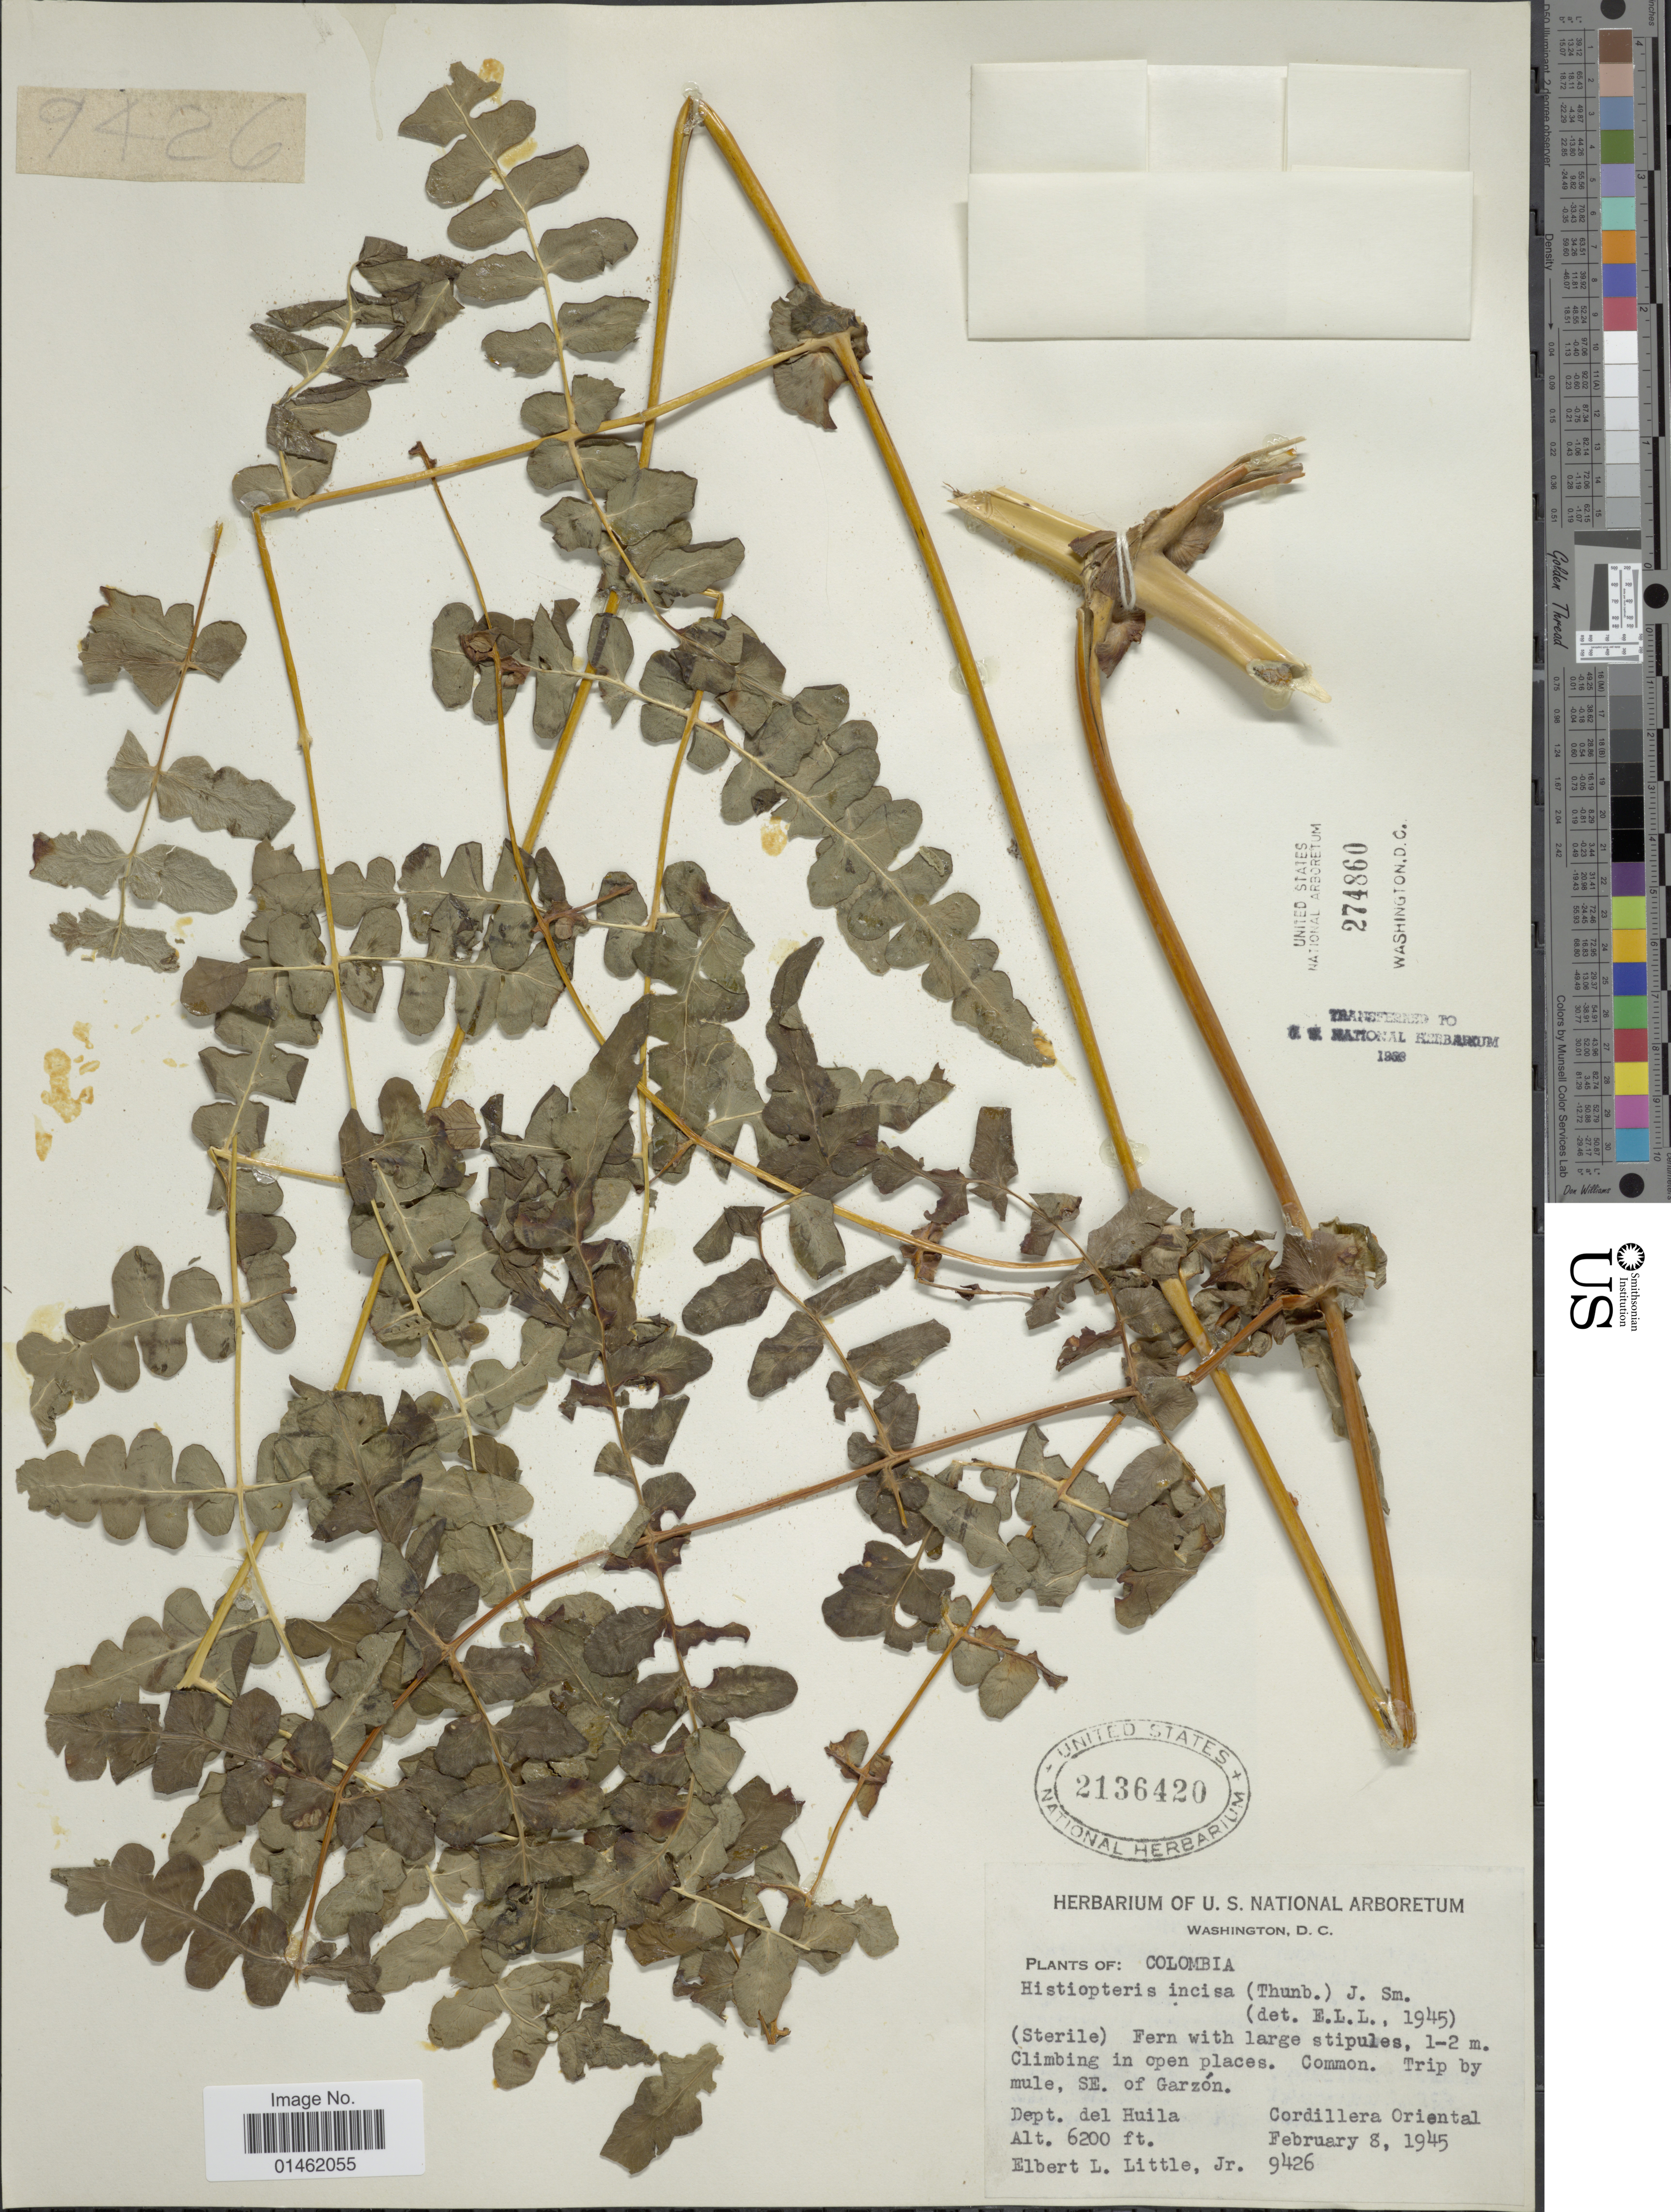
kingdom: Plantae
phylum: Tracheophyta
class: Polypodiopsida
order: Polypodiales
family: Dennstaedtiaceae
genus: Histiopteris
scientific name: Histiopteris incisa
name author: (Thunb.) J. Sm.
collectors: E. L. Little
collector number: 9426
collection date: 1945-02-08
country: Colombia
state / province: Huila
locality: Dept. del Huila, Cordillera Oriental, trip by mule SE of Garzón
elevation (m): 1890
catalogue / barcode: US 2136420